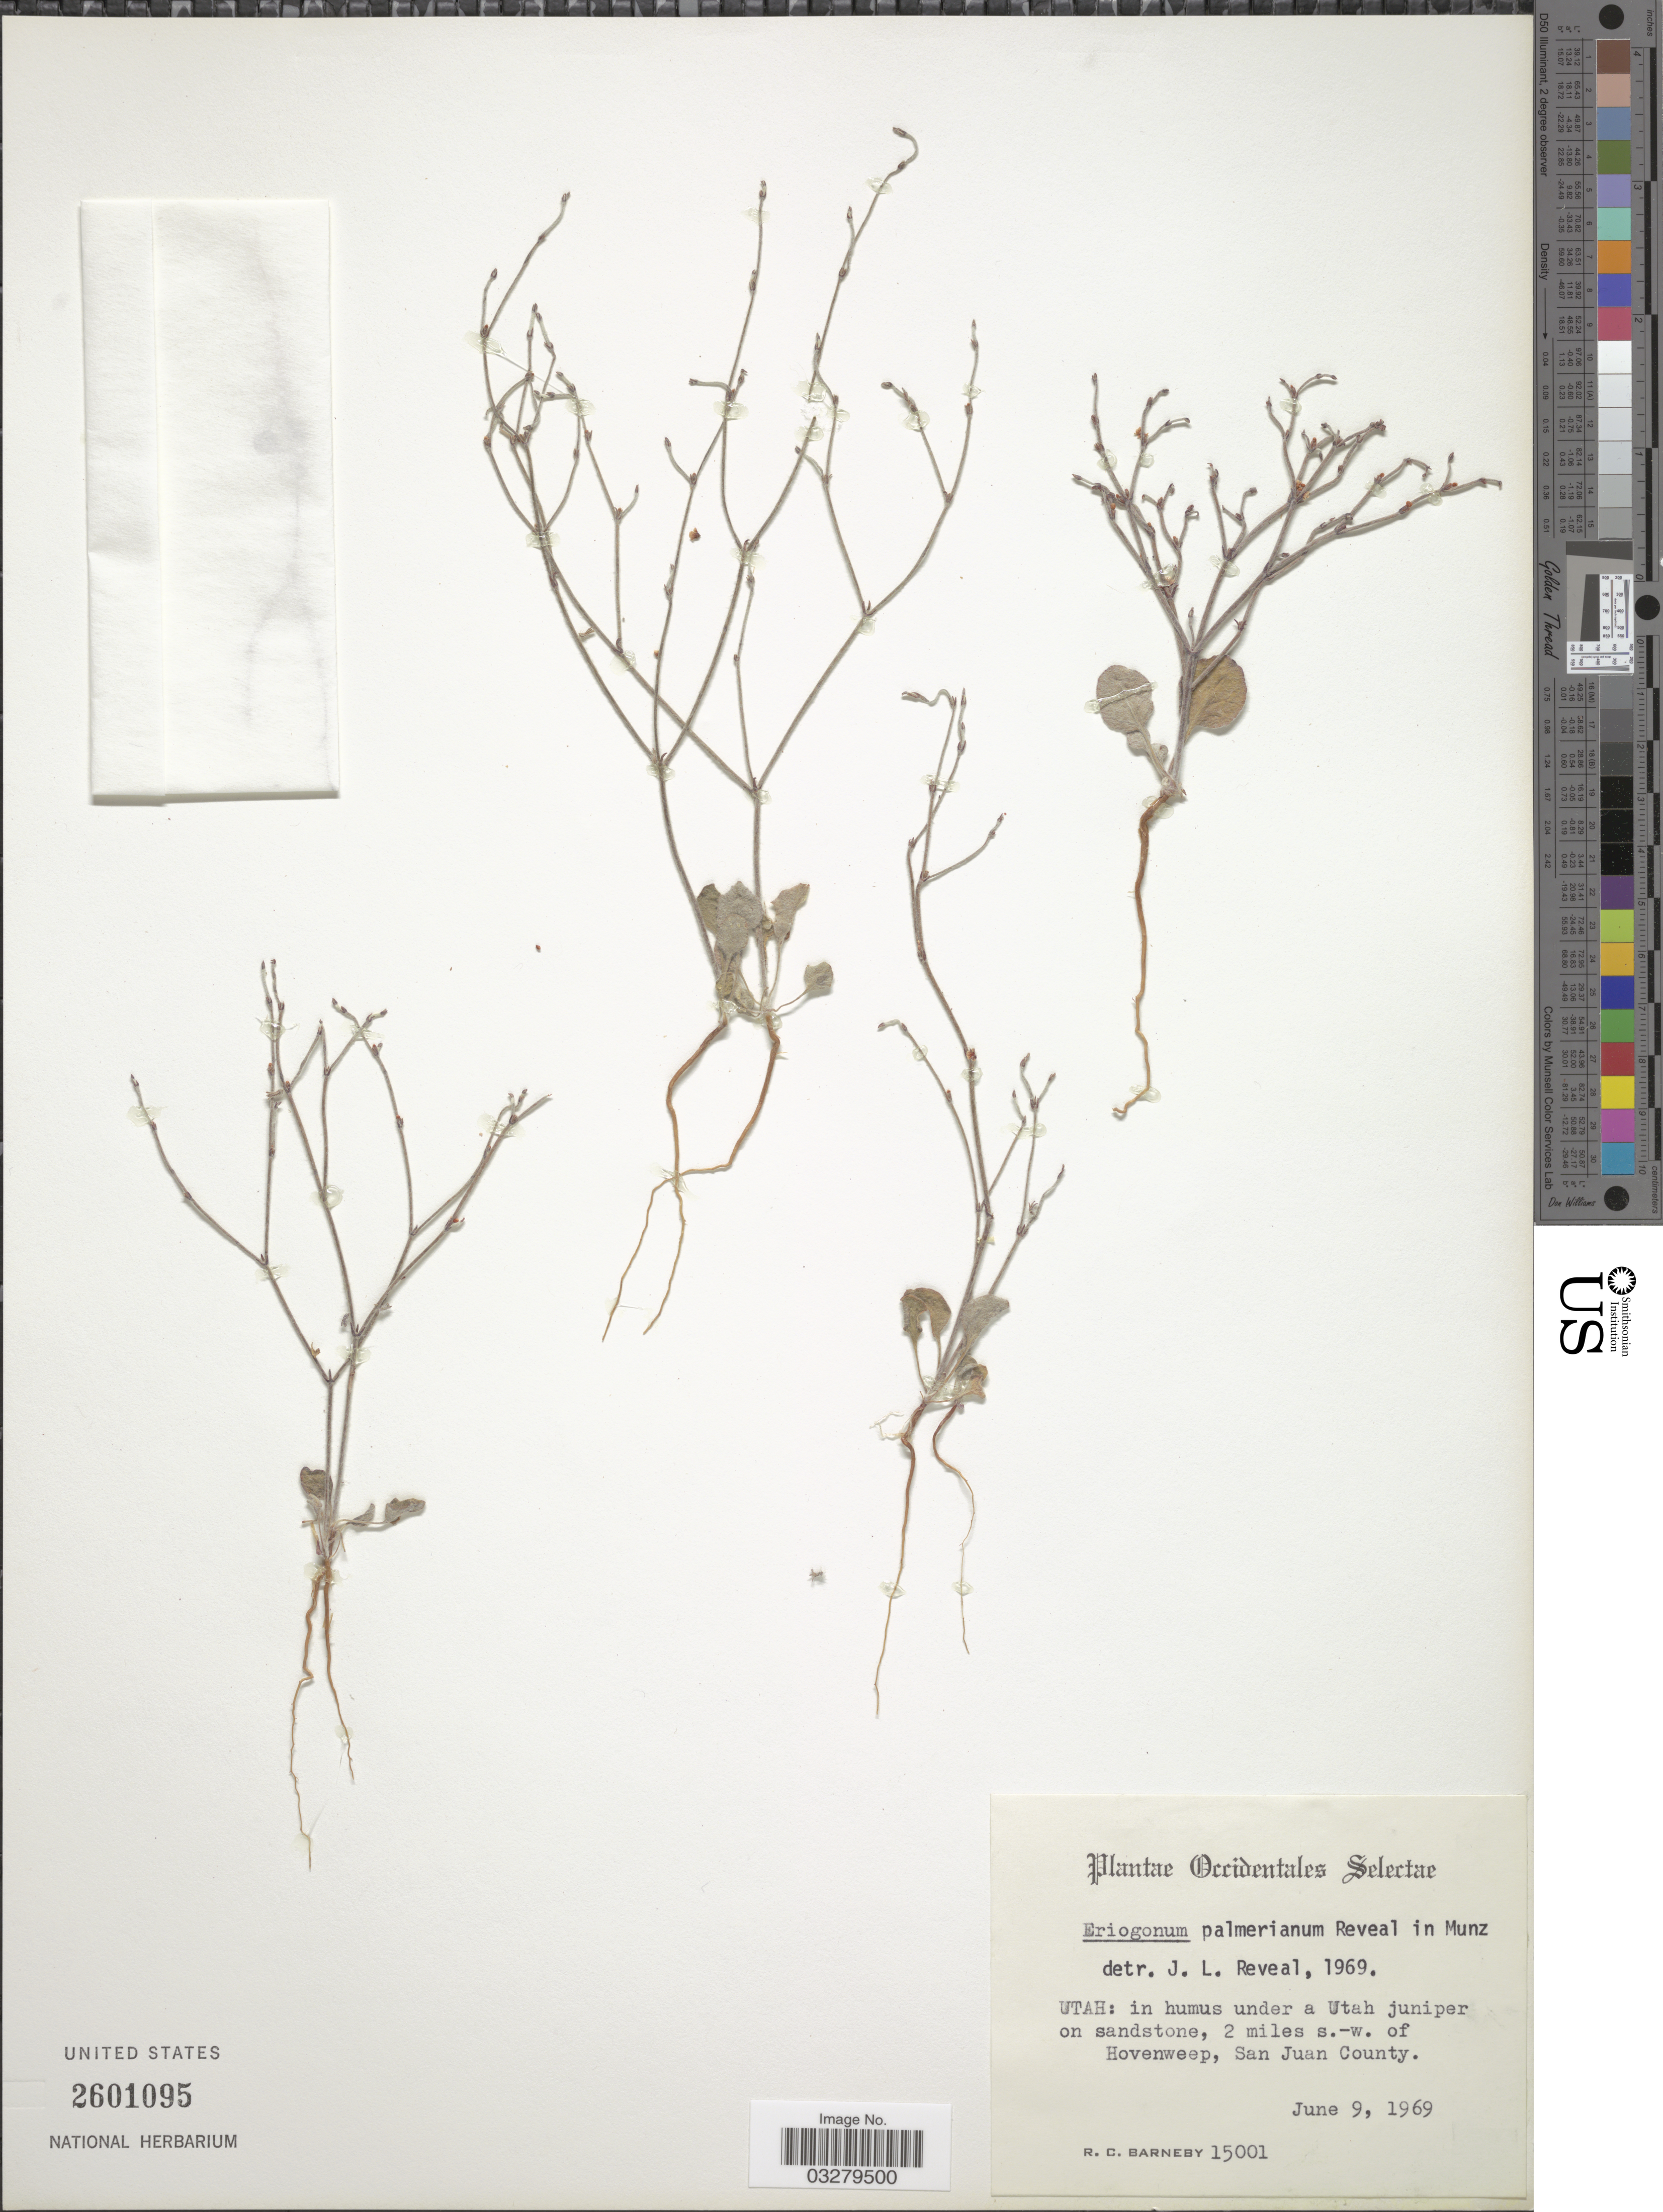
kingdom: Plantae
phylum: Tracheophyta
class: Magnoliopsida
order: Caryophyllales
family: Polygonaceae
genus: Eriogonum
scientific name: Eriogonum palmerianum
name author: Reveal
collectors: R. C. Barneby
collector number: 15001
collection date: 1969-06-09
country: United States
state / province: Utah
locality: Occidentales Selectae. In humus under a Utah juniper on sandstone, 2 miles s.-w. of Hovenweep, San Juan County.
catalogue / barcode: US 2601095